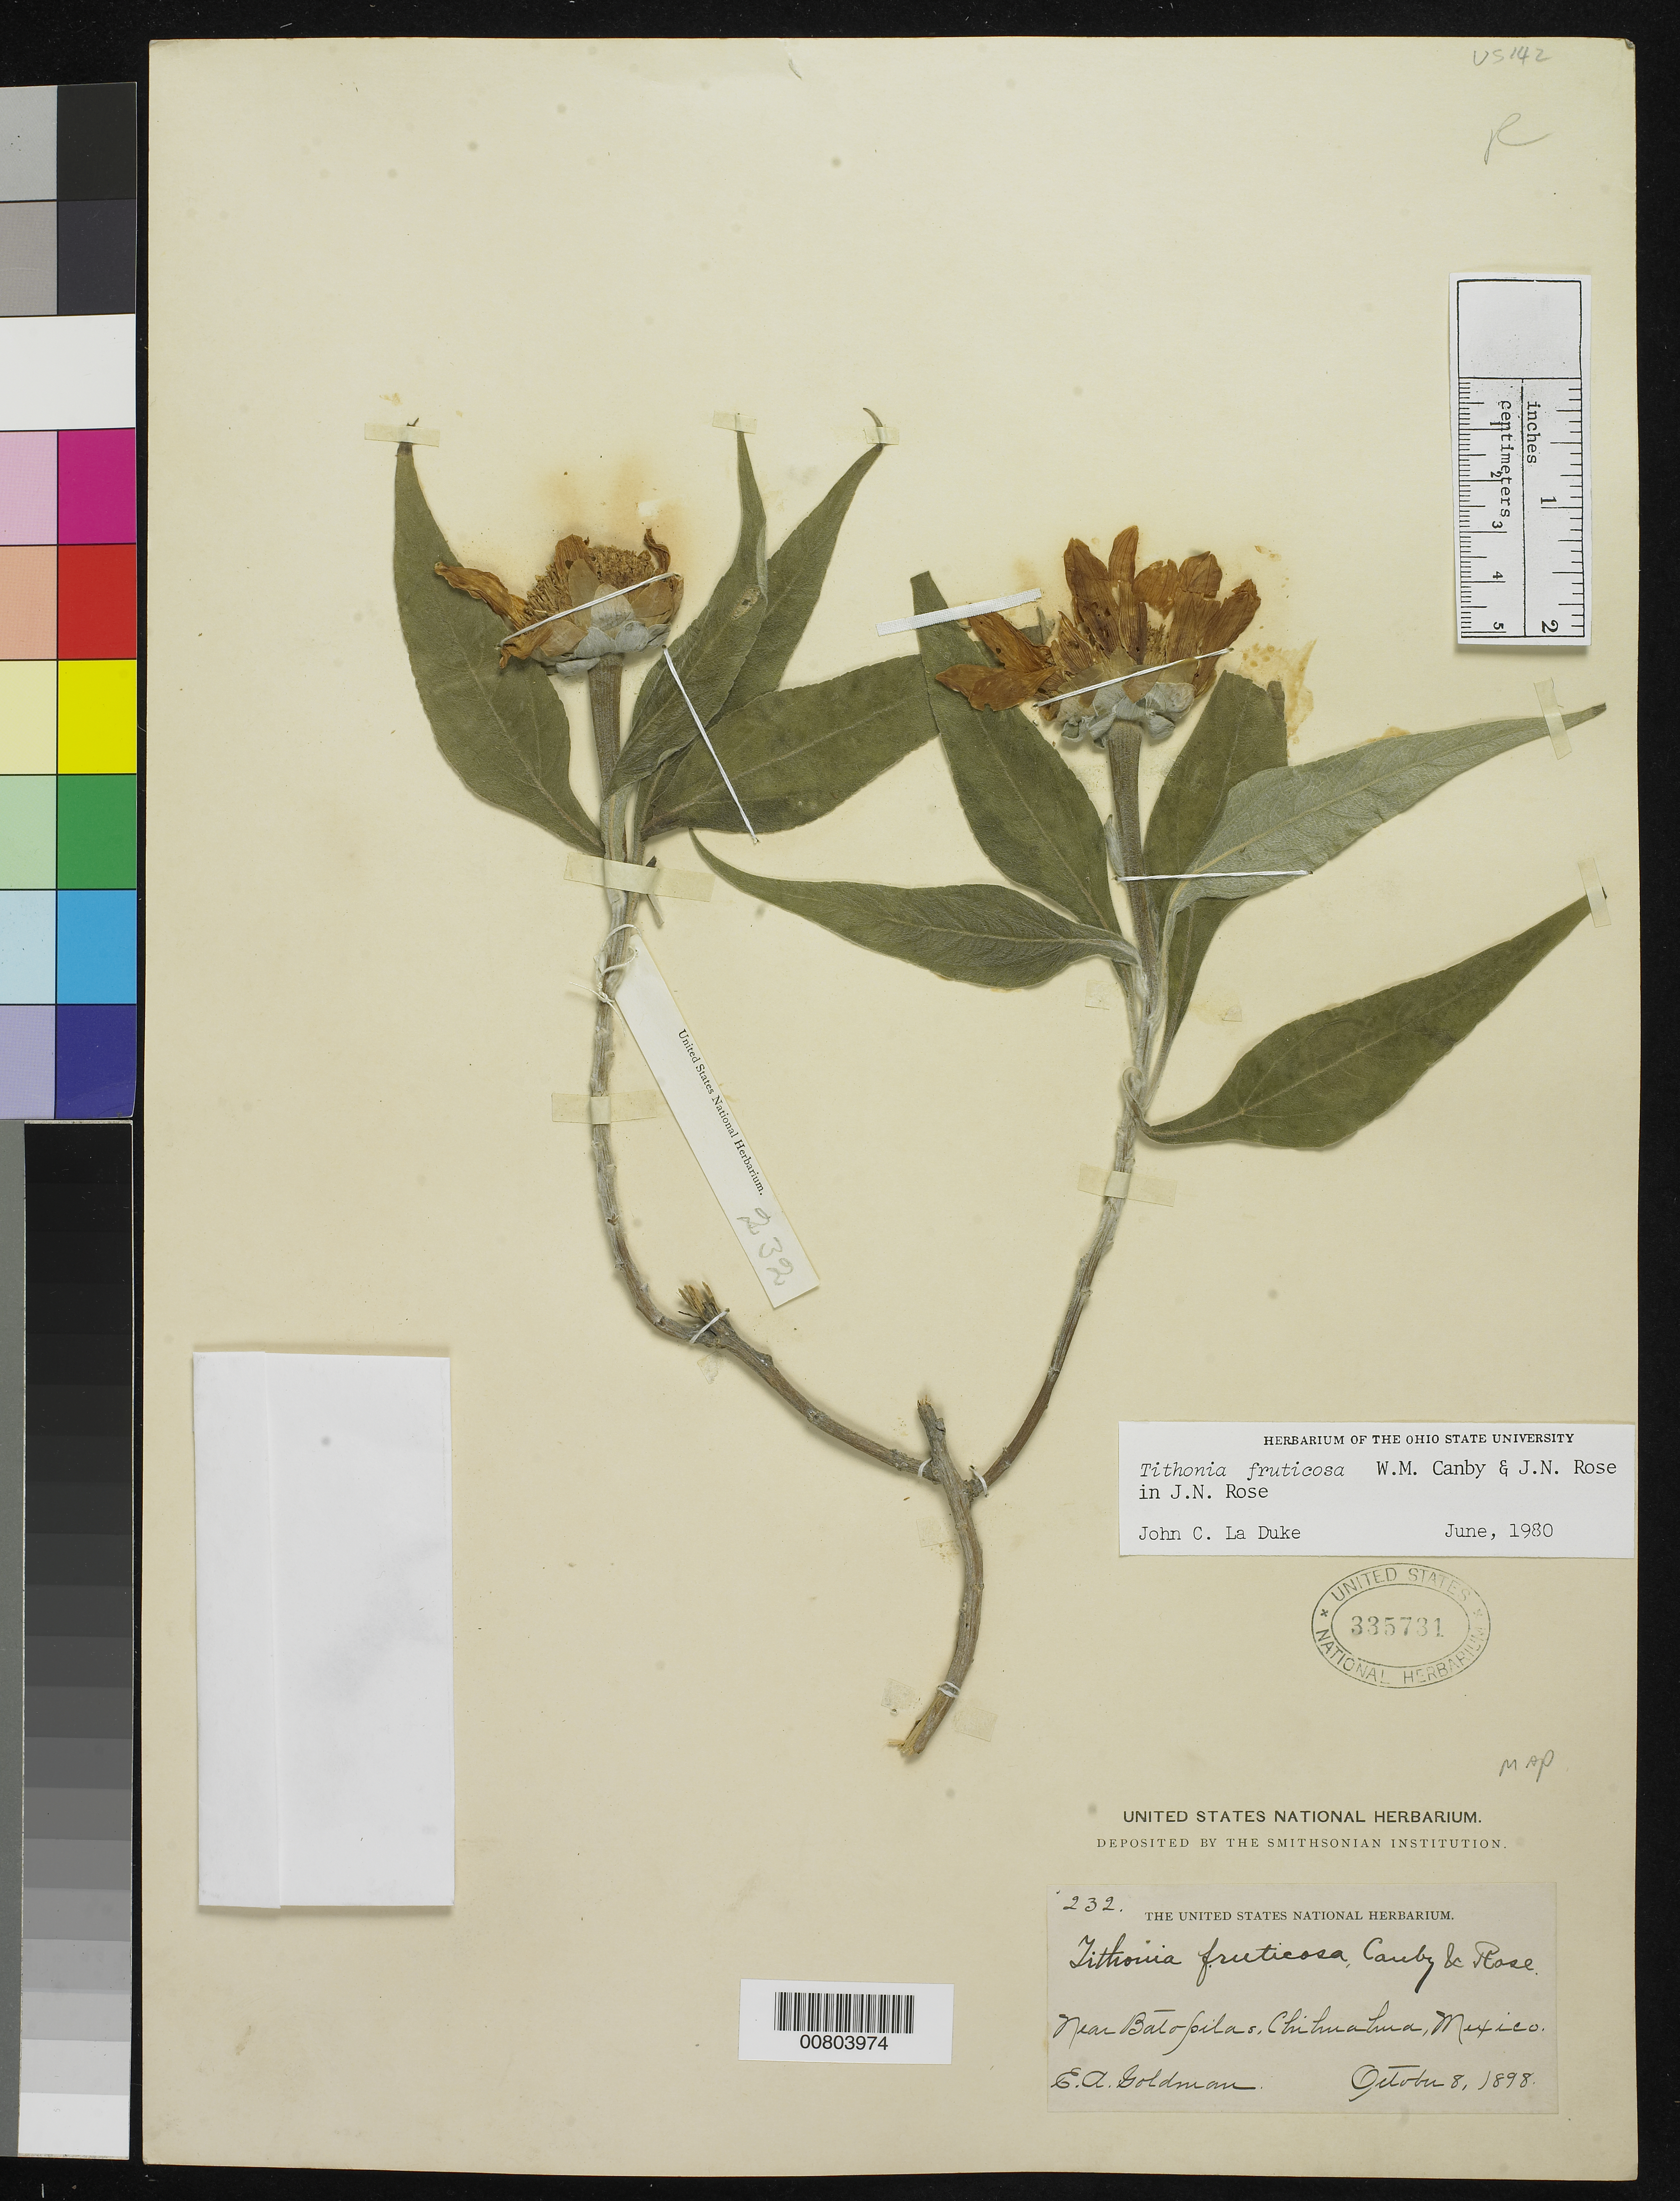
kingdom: Plantae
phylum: Tracheophyta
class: Magnoliopsida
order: Asterales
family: Asteraceae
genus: Tithonia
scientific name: Tithonia fruticosa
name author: Canby & Rose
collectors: E. A. Goldman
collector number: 232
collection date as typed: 08 Oct 1898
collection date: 1898-10-08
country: Mexico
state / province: Chihuahua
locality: Near Batopilas, Chihuahua.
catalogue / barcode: US 335731